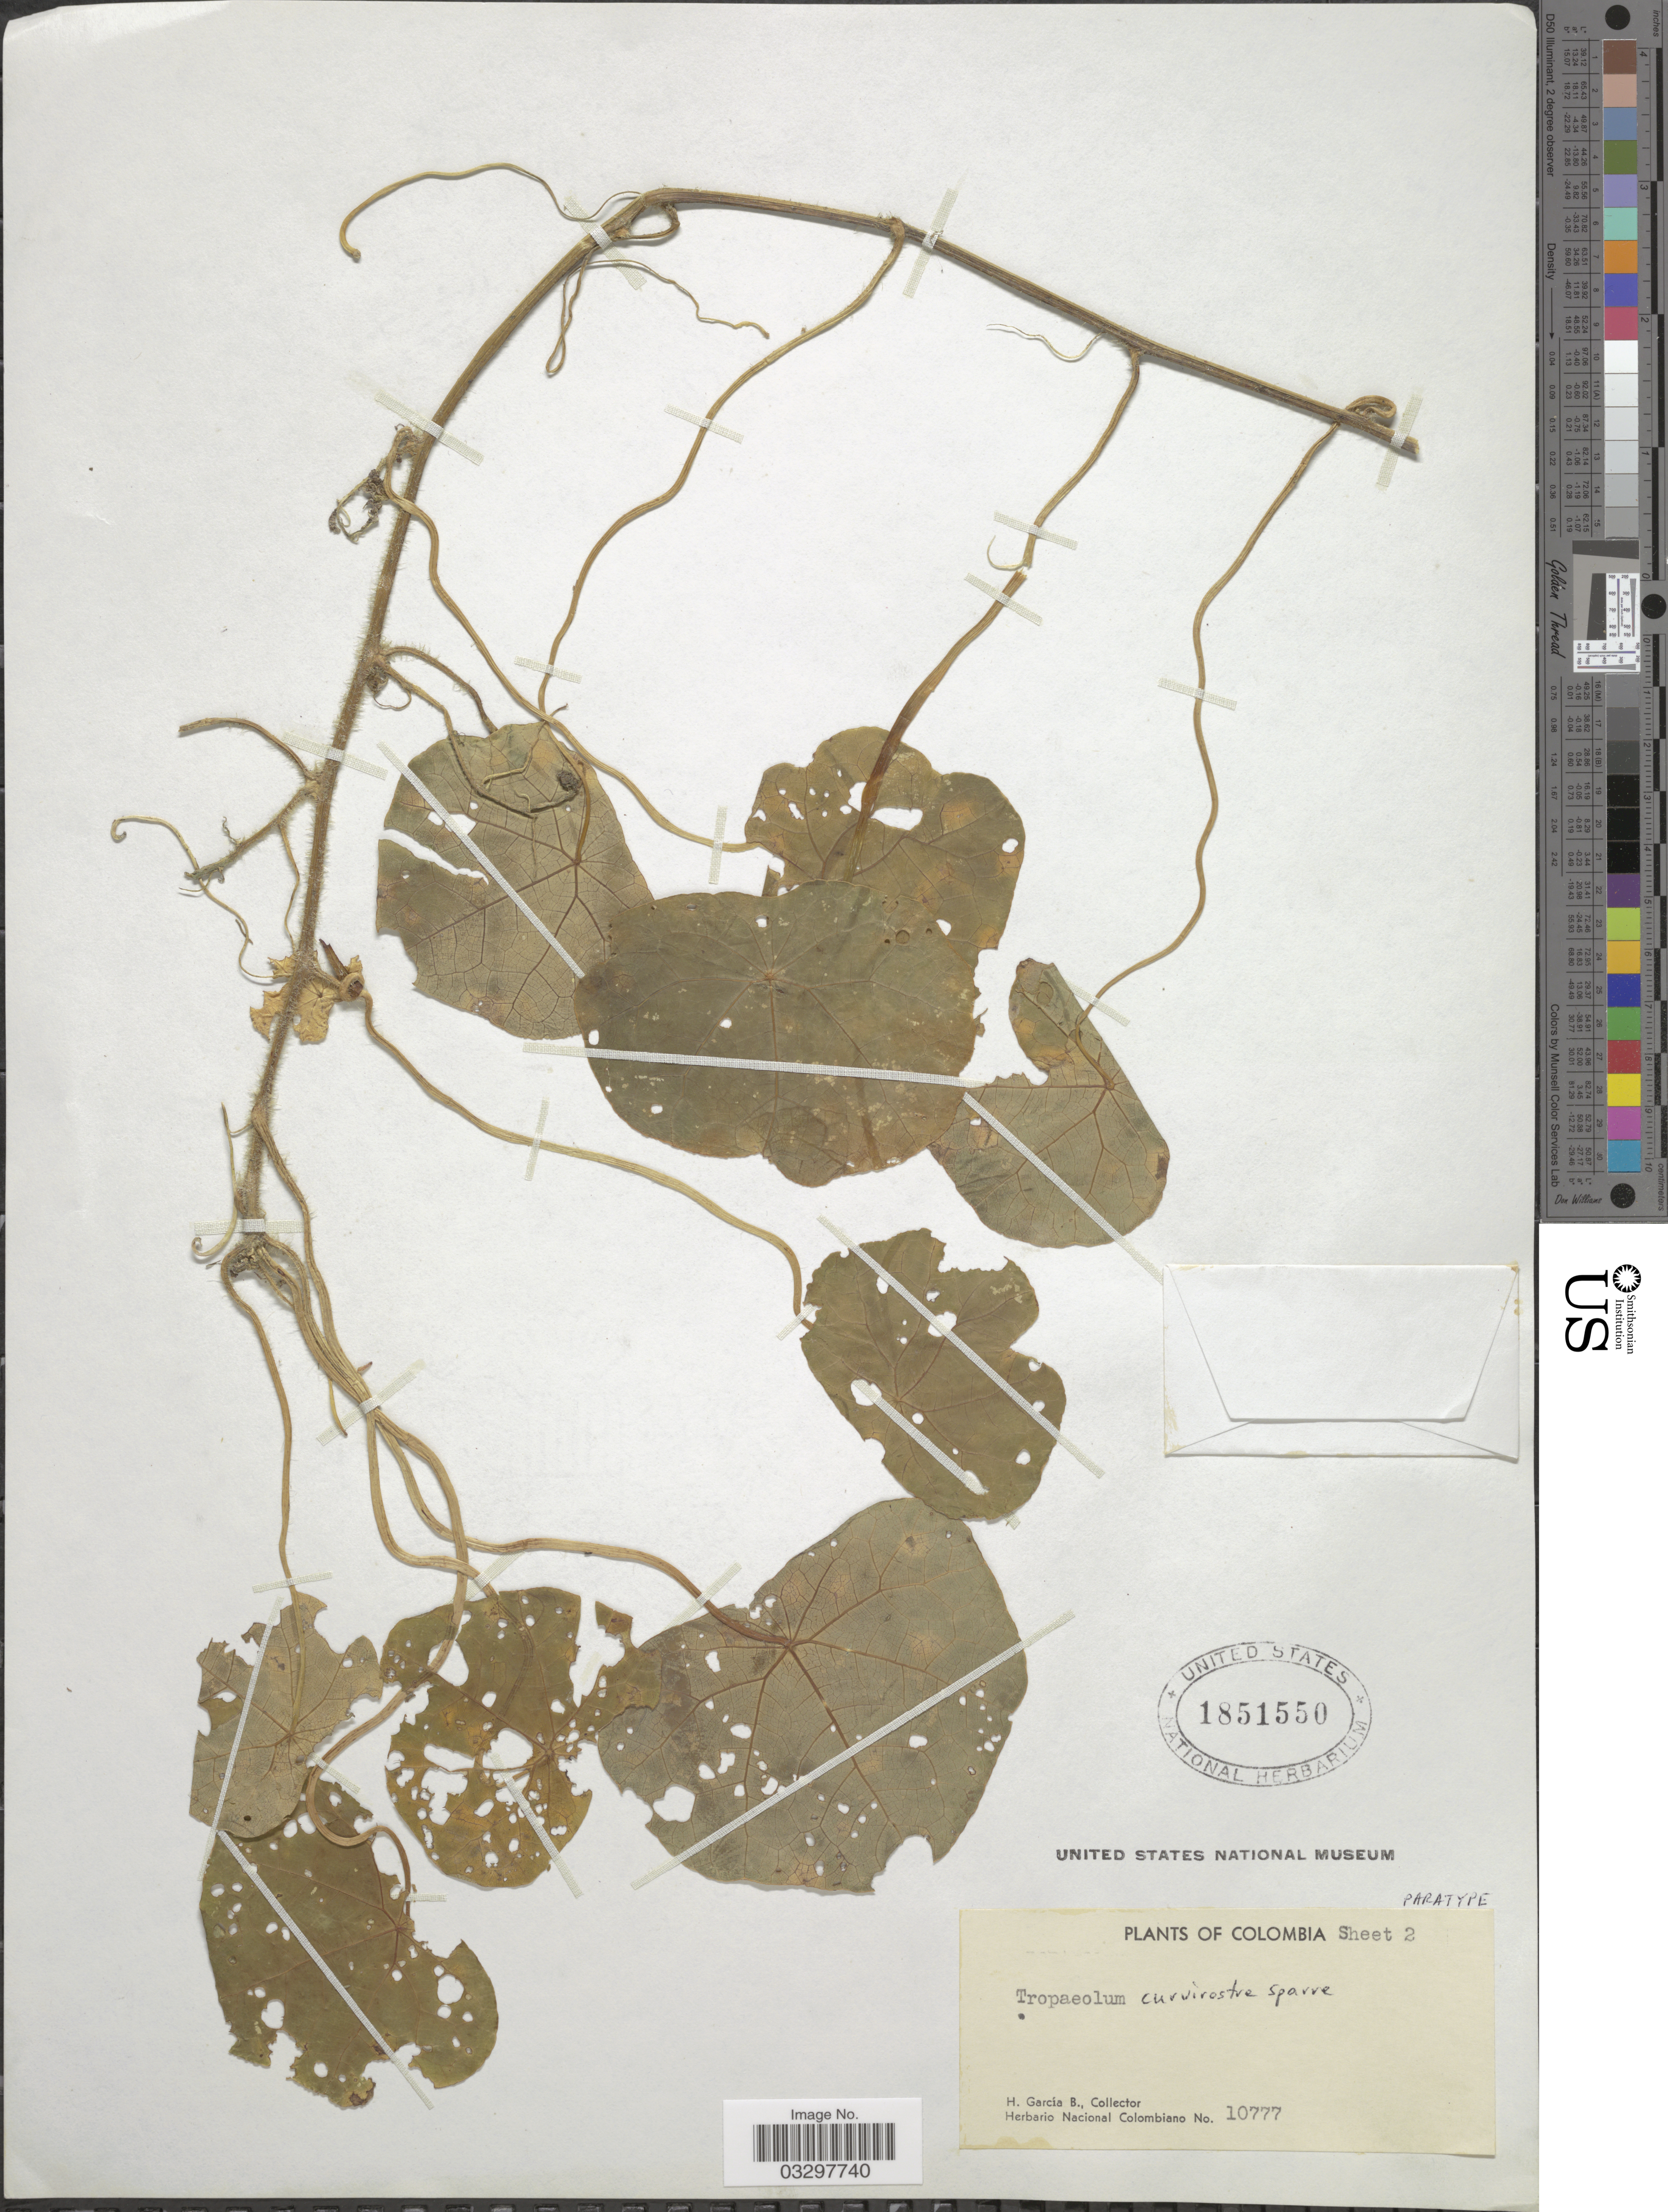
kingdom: Plantae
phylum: Tracheophyta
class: Magnoliopsida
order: Brassicales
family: Tropaeolaceae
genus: Tropaeolum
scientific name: Tropaeolum curvirostre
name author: Sparre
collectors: H. García B.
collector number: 10777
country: Colombia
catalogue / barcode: US 1851550